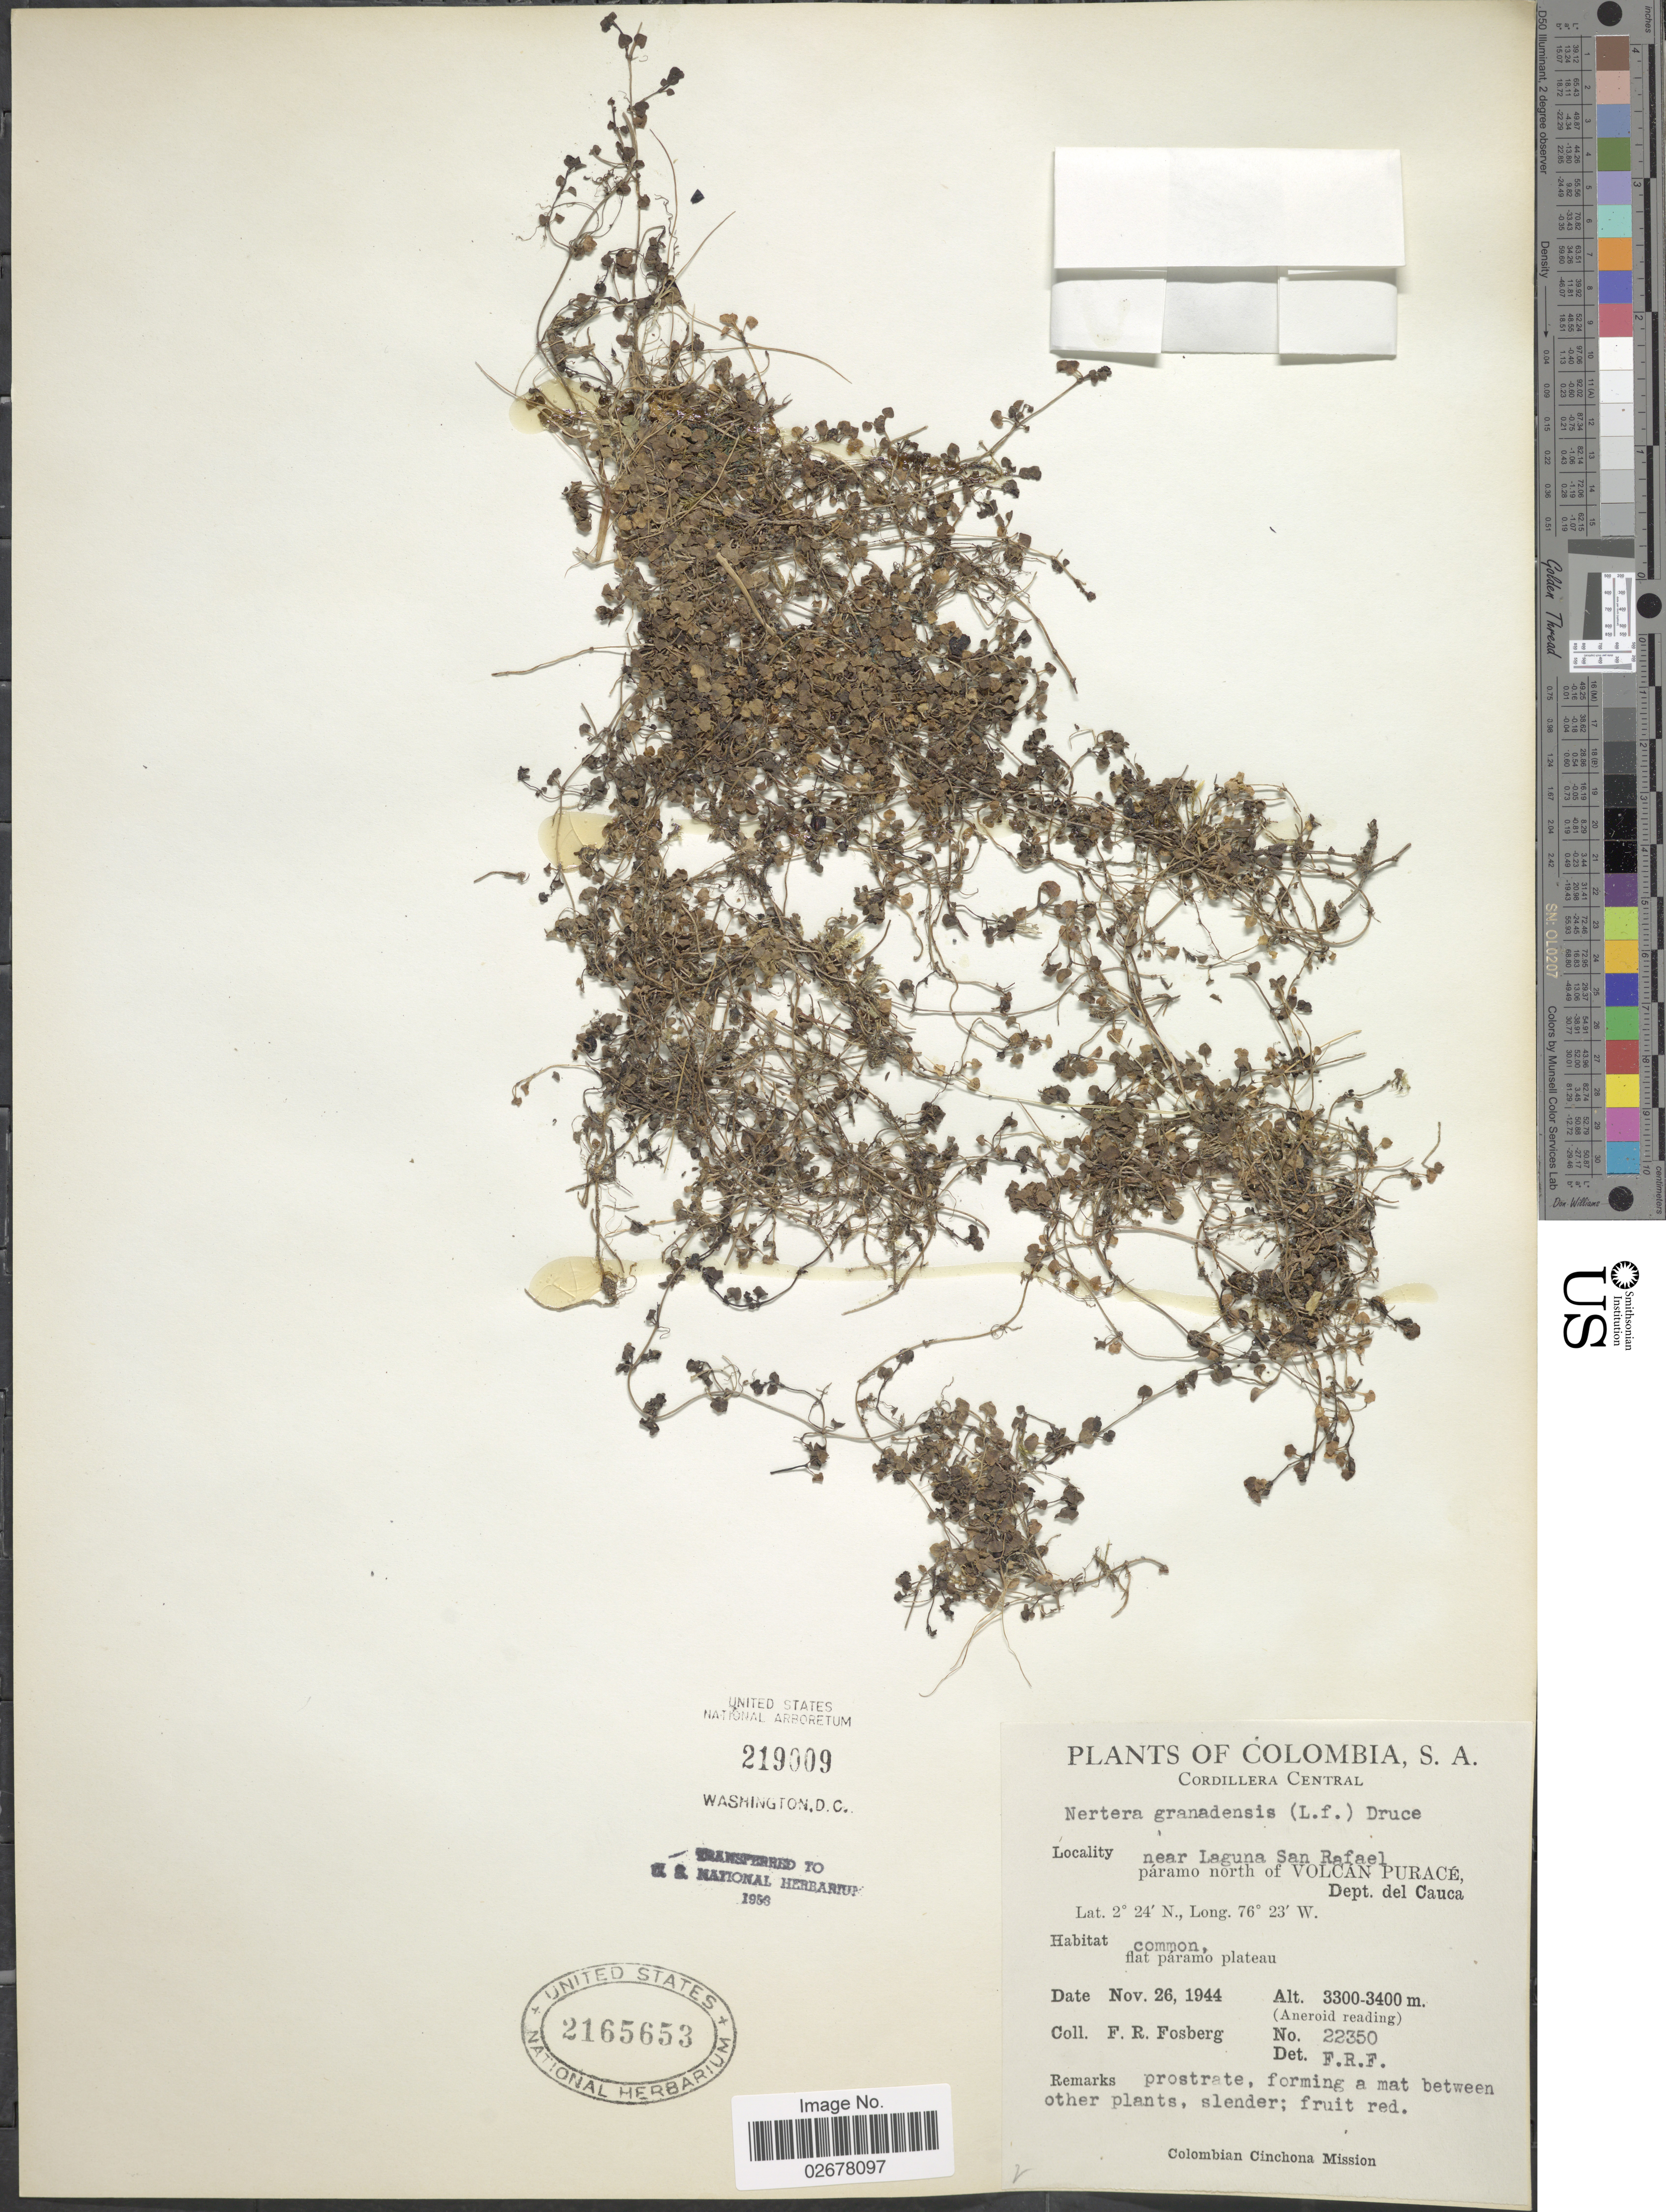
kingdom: Plantae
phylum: Tracheophyta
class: Magnoliopsida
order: Gentianales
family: Rubiaceae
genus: Nertera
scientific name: Nertera depressa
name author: Banks & Sol. ex Gaertn.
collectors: F. R. Fosberg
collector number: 22350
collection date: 1944-11-26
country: Colombia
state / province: Cauca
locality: Cordillera Central, near Laguna San Rafael páramo north of Volcan Puracé, Dept del Cauca, common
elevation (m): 3300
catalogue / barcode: US 2165653